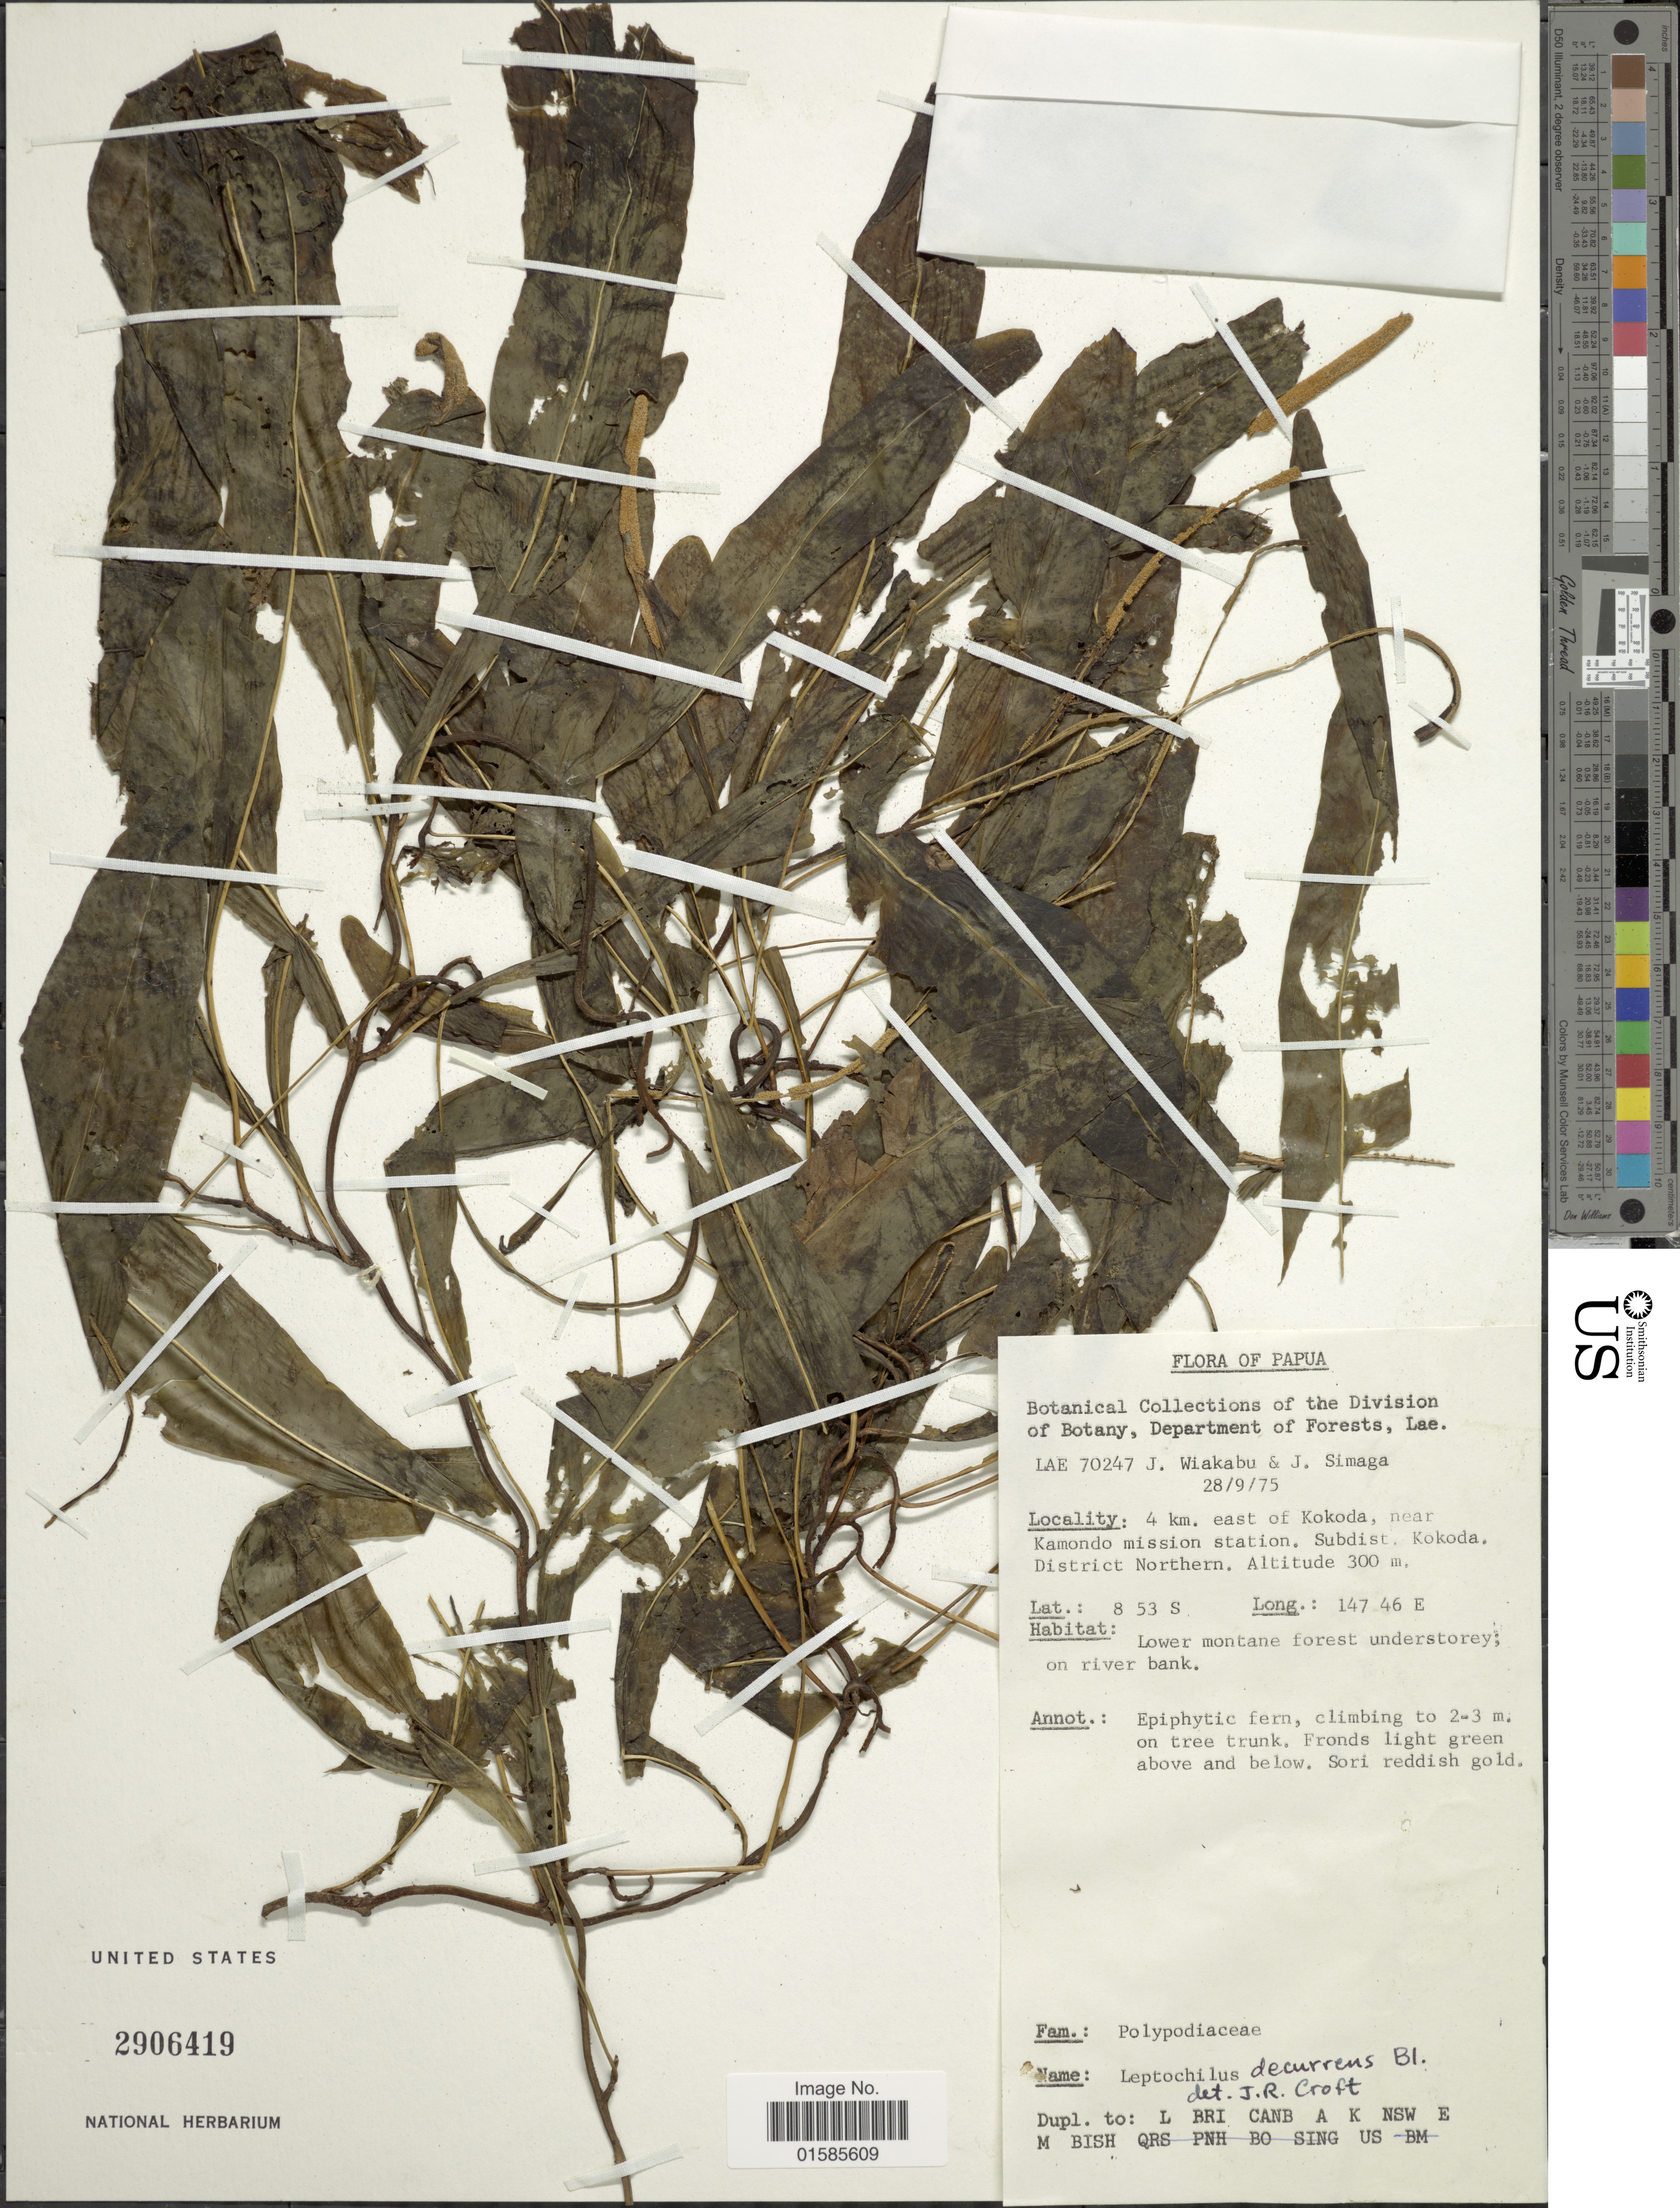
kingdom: Plantae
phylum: Tracheophyta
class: Polypodiopsida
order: Polypodiales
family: Polypodiaceae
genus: Leptochilus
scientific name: Leptochilus decurrens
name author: Blume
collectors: J. Wiakabu & J. Simaga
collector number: LAE 70247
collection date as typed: Transcribed d/m/y: 28/9/75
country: Papua New Guinea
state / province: Northern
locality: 4 km. east of Kokoda, near Kamodno mission station. Subdist. Kokoda, District Northern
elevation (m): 300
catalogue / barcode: US 2906419